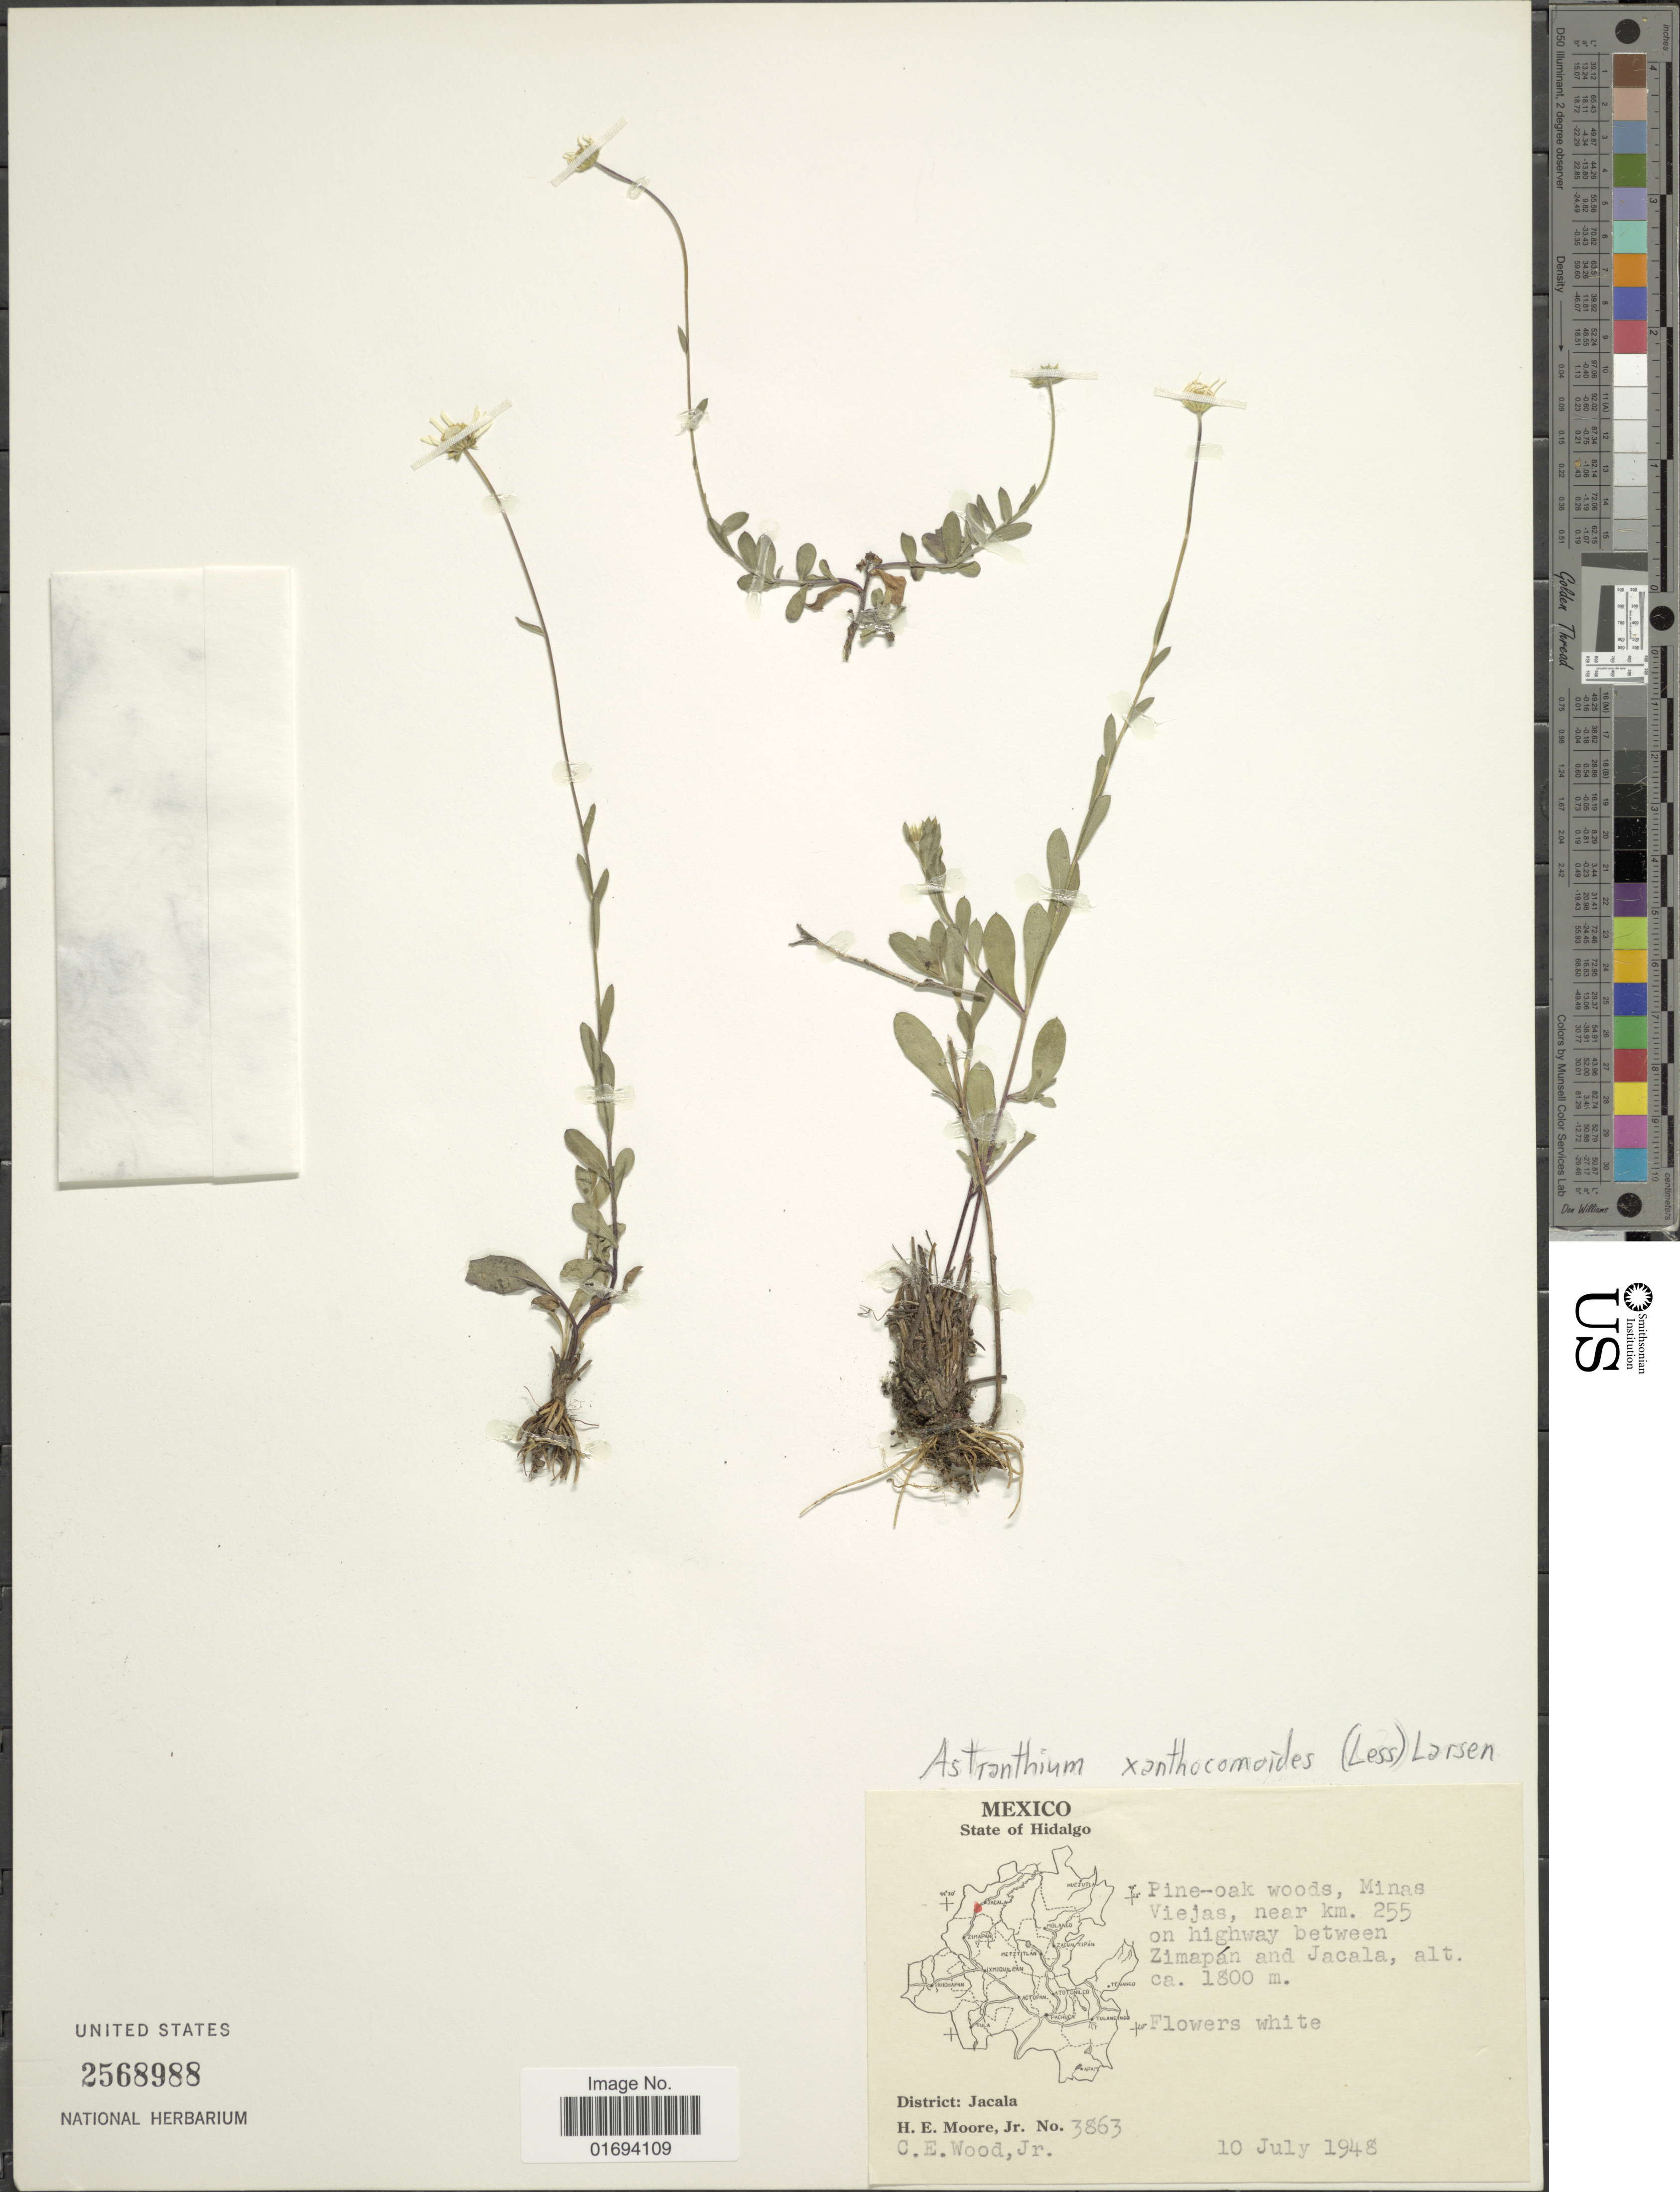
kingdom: Plantae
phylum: Tracheophyta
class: Magnoliopsida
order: Asterales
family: Asteraceae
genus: Astranthium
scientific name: Astranthium xanthocomoides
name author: (Less.) Larsen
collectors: H. E. Moore & C. Wood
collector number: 3863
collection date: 1948-07-10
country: Mexico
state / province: Hidalgo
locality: Minas Viejas, near km. 255 on highway between Zimapan and Jacala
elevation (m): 1800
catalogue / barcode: US 2568988